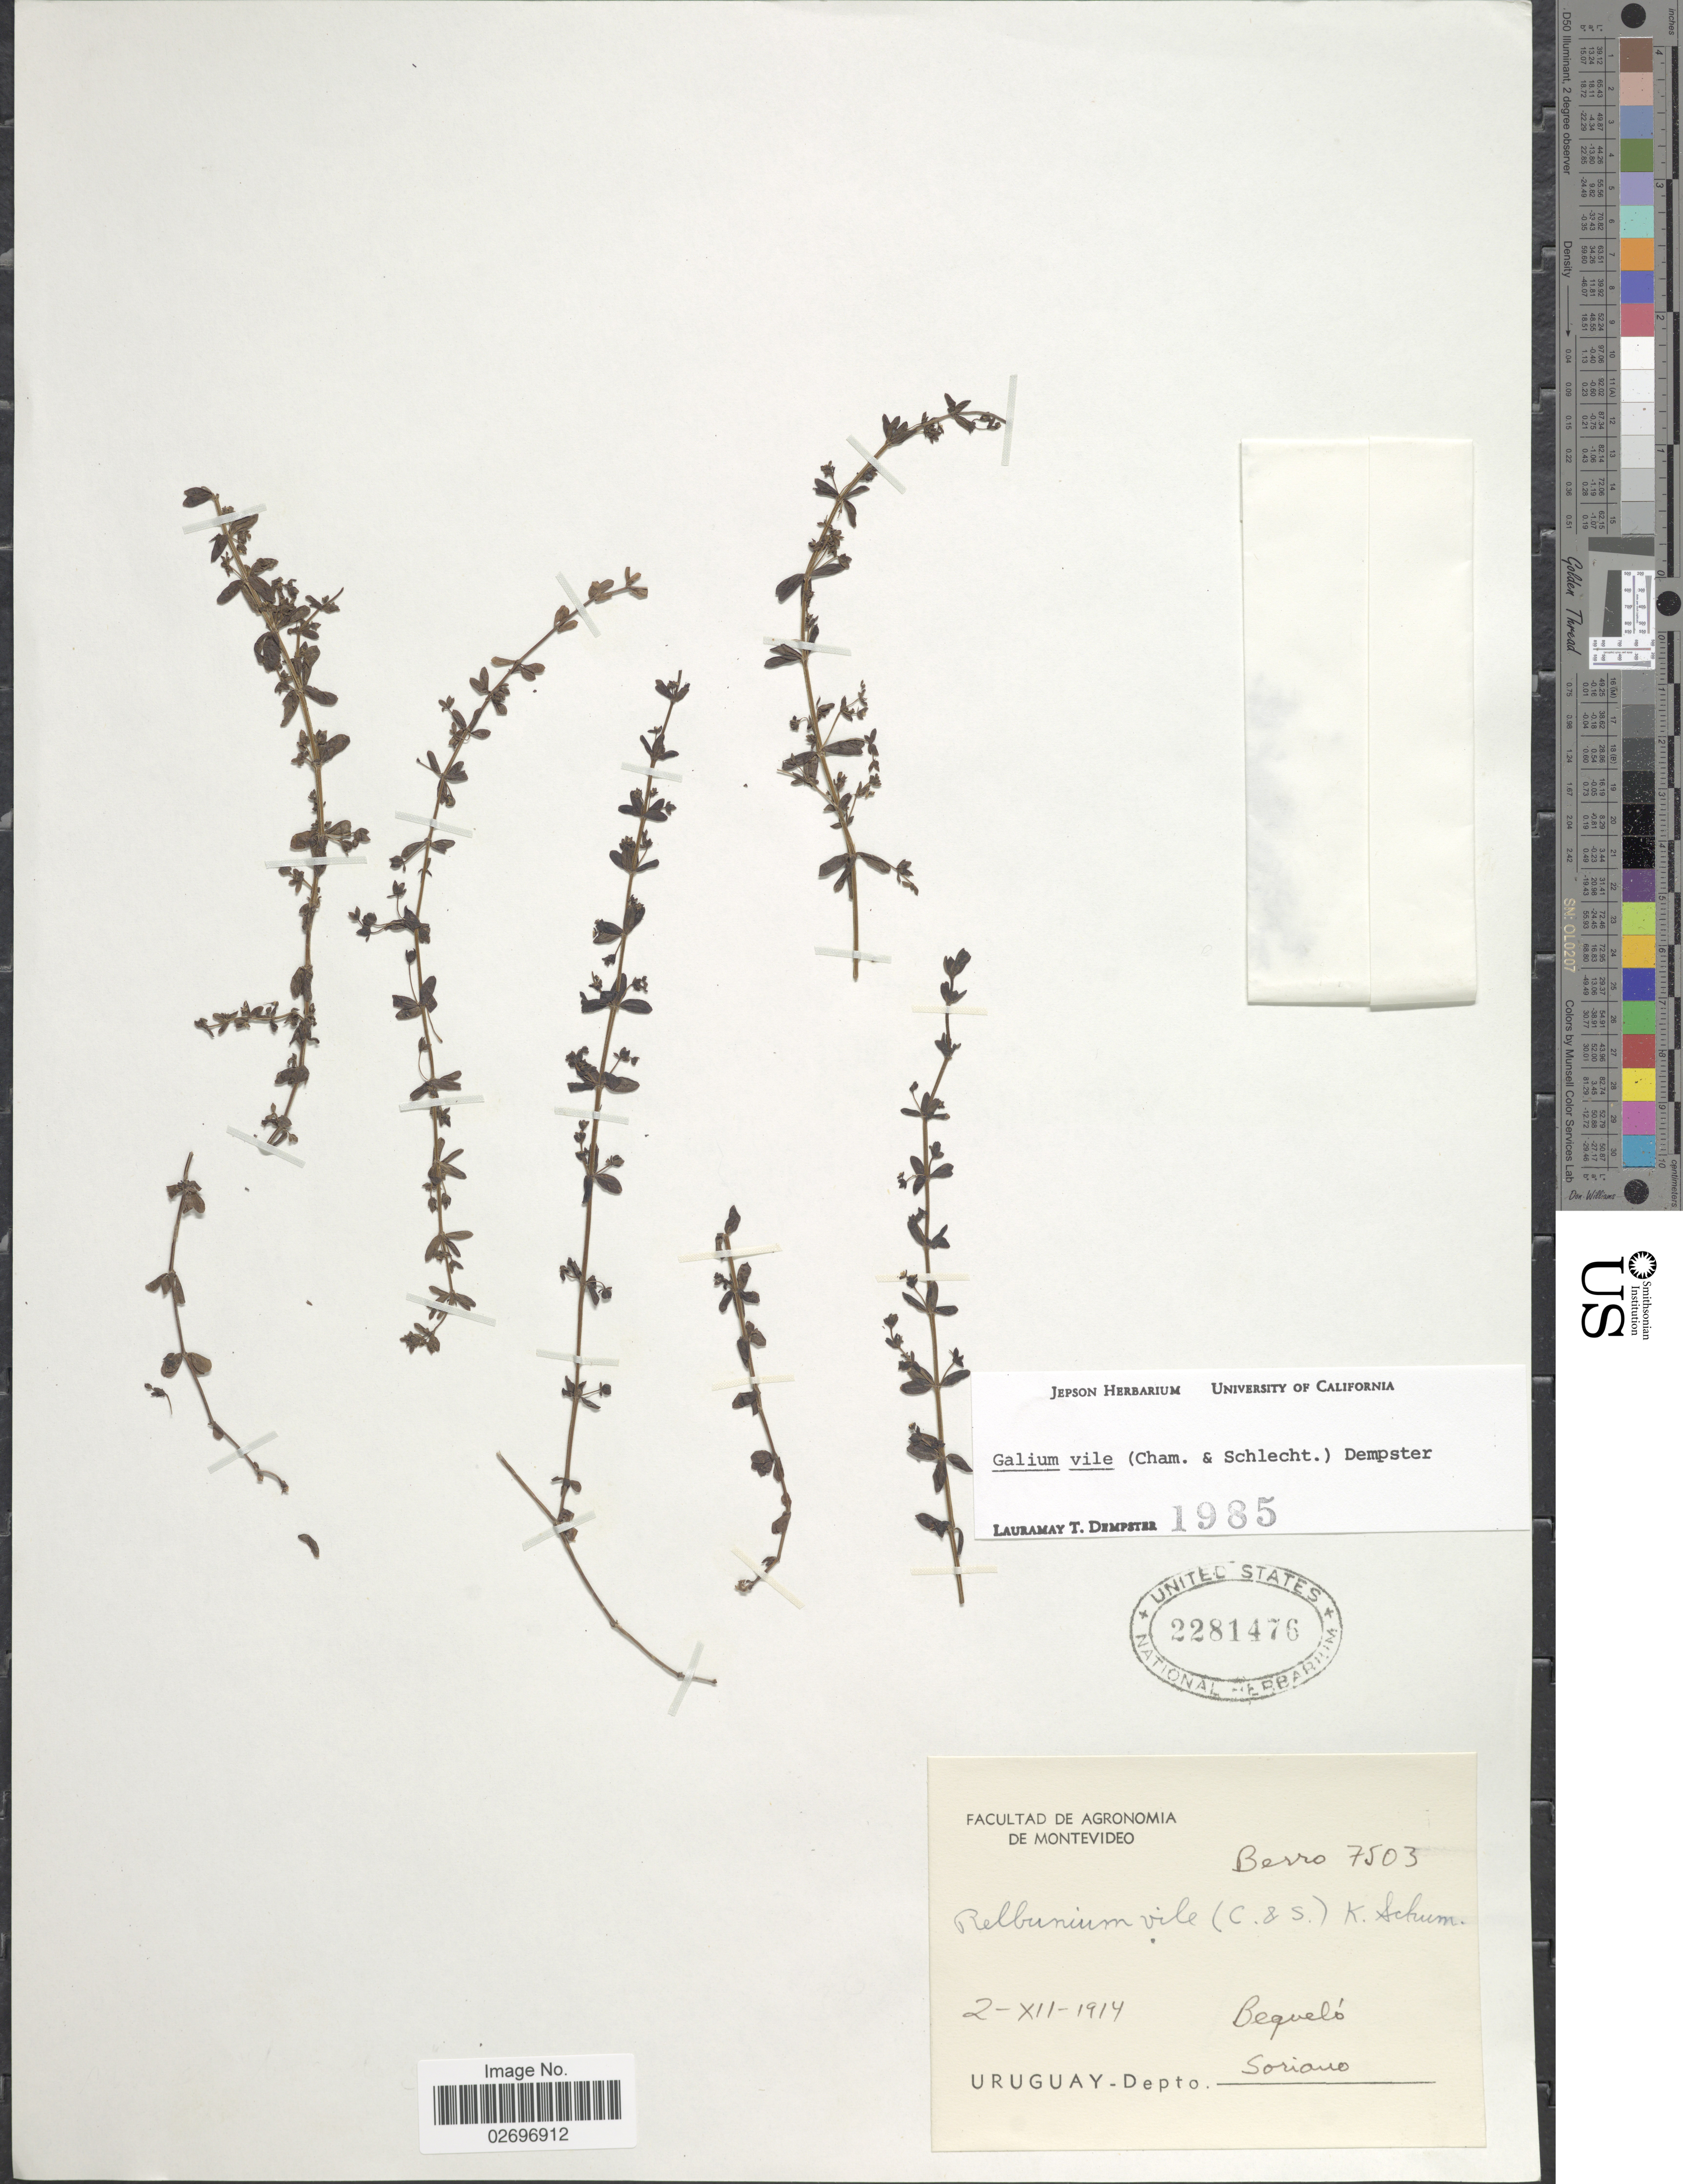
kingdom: Plantae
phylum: Tracheophyta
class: Magnoliopsida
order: Gentianales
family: Rubiaceae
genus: Galium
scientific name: Galium vile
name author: (Cham. & Schltdl.) Dempster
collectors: Berro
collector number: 7503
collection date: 1914-12-02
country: Uruguay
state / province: Soriano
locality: Bequeló.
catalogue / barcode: US 2281476